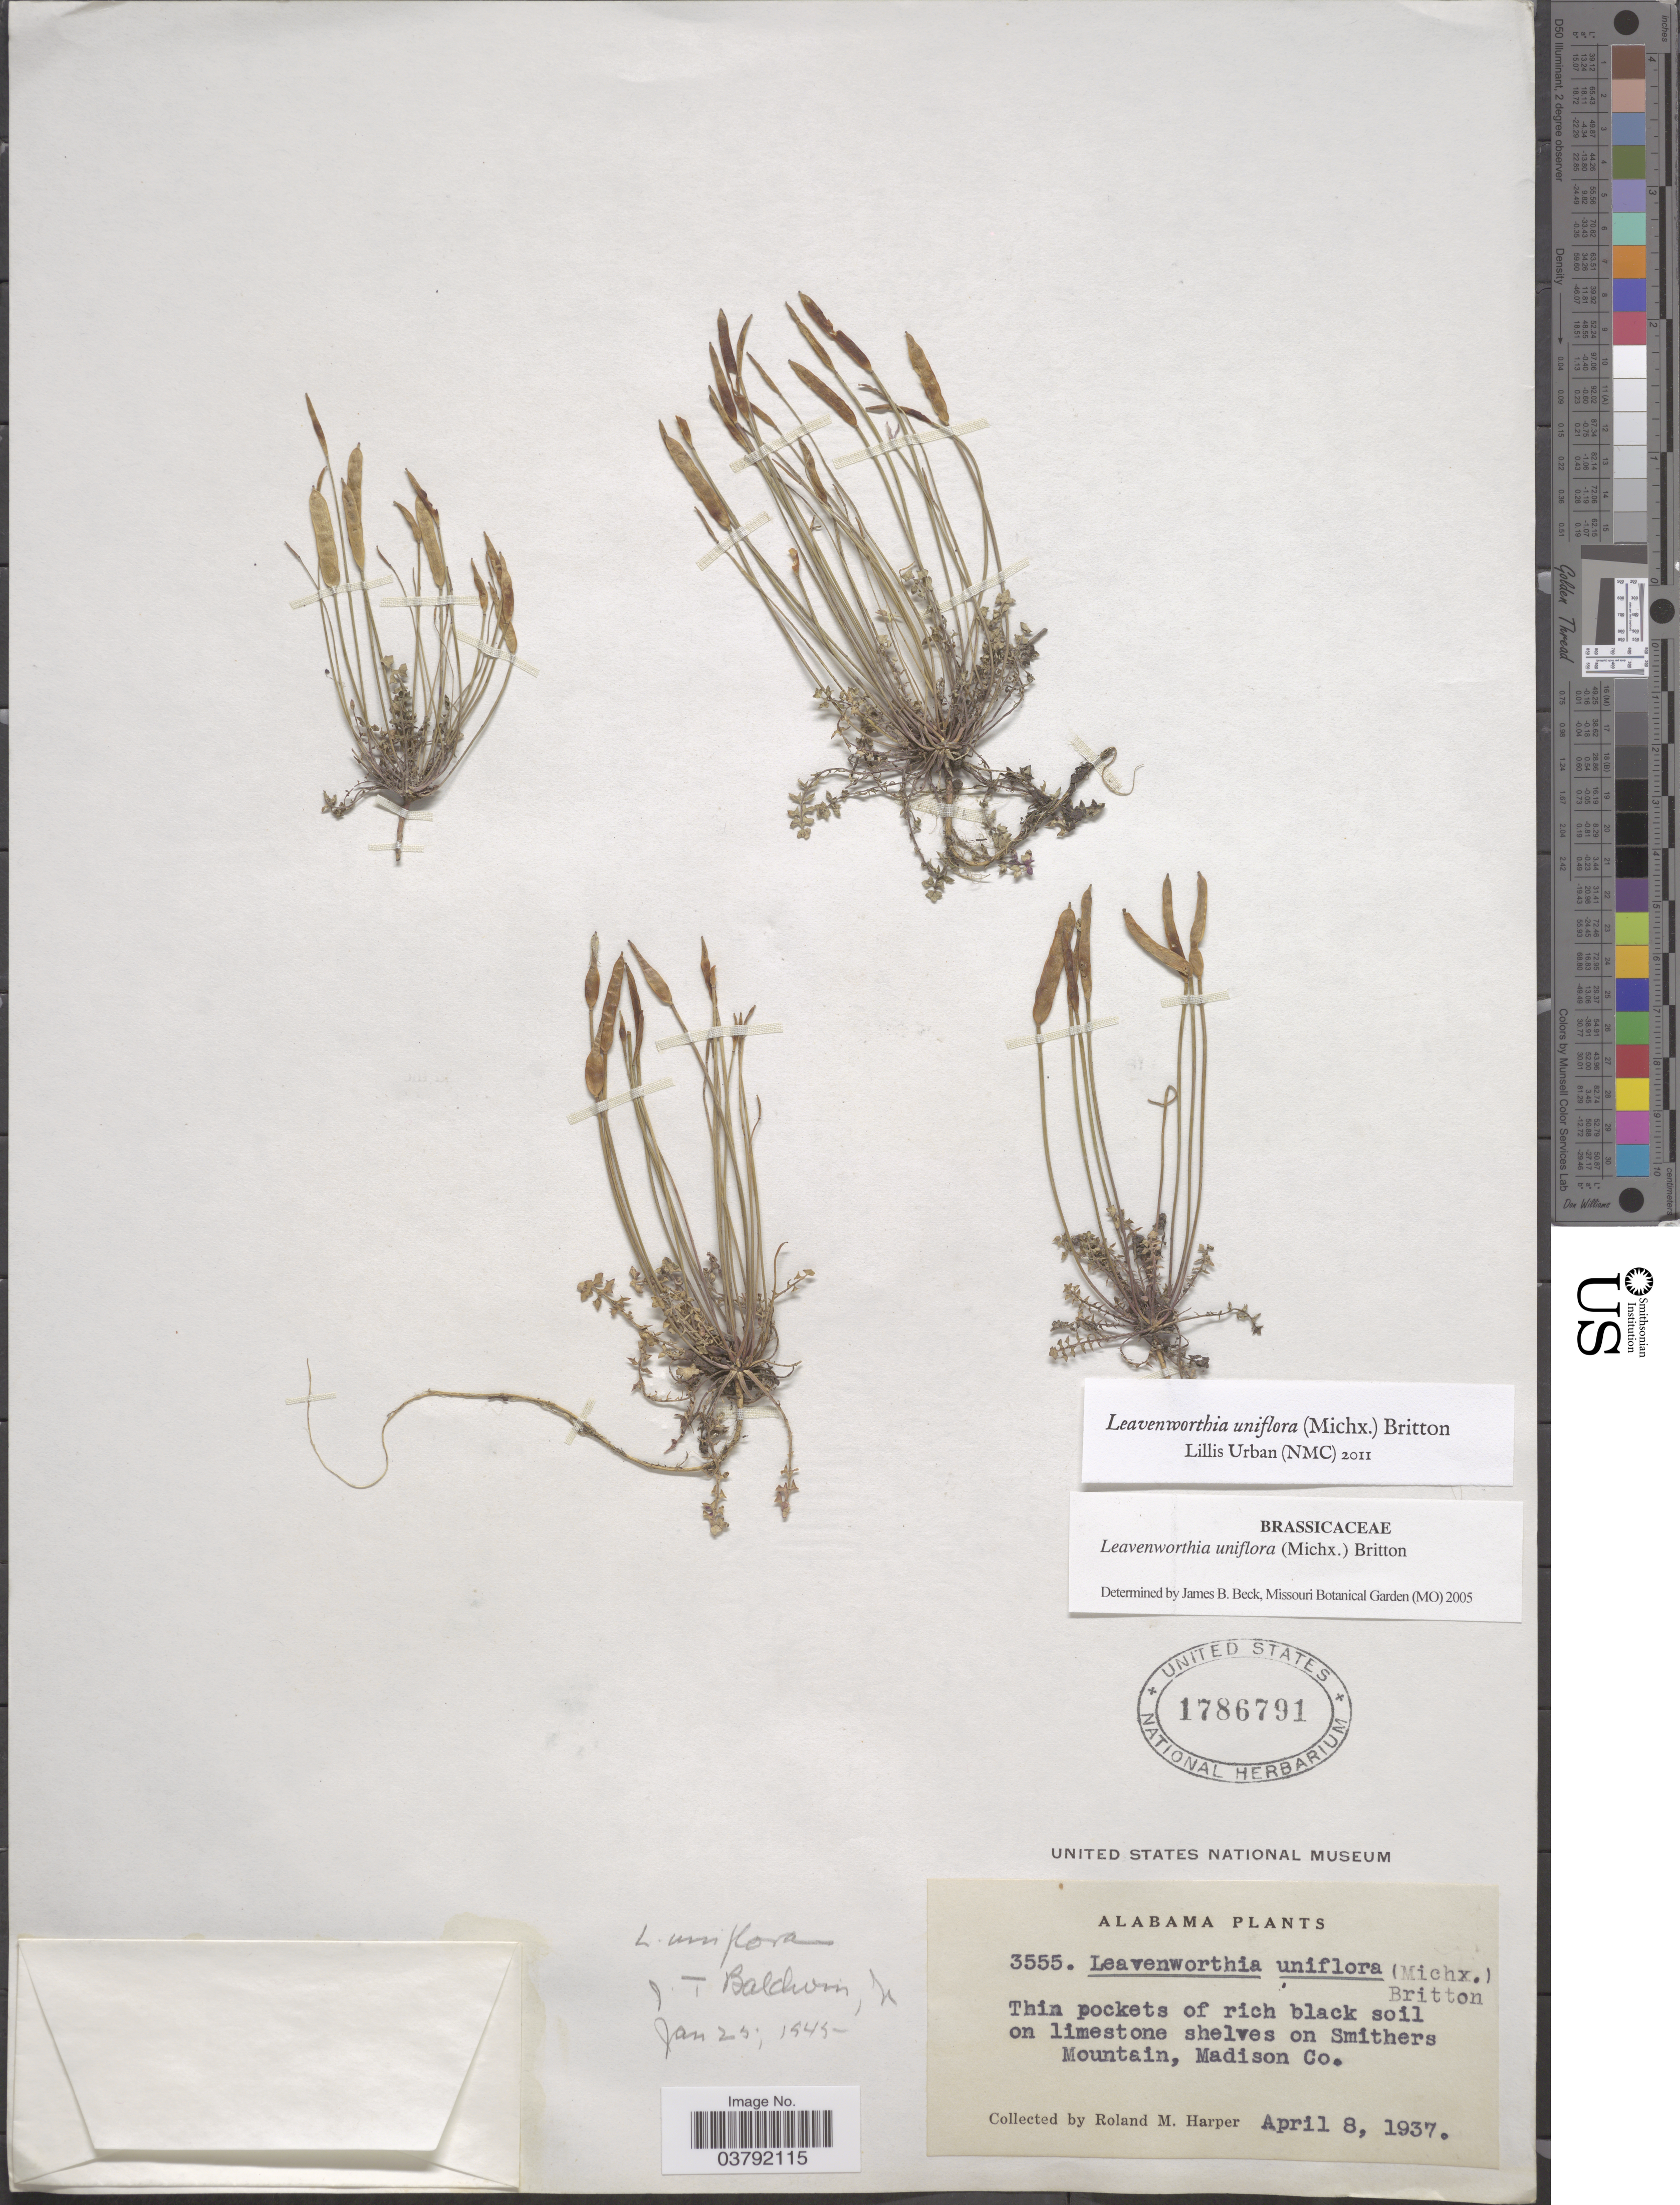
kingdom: Plantae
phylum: Tracheophyta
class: Magnoliopsida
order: Brassicales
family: Brassicaceae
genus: Leavenworthia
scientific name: Leavenworthia uniflora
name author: (Michx.) Britton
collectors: R. M. Harper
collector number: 3555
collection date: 1937-04-08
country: United States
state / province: Alabama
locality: On Smithers Mountain, Madison Co.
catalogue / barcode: US 1786791